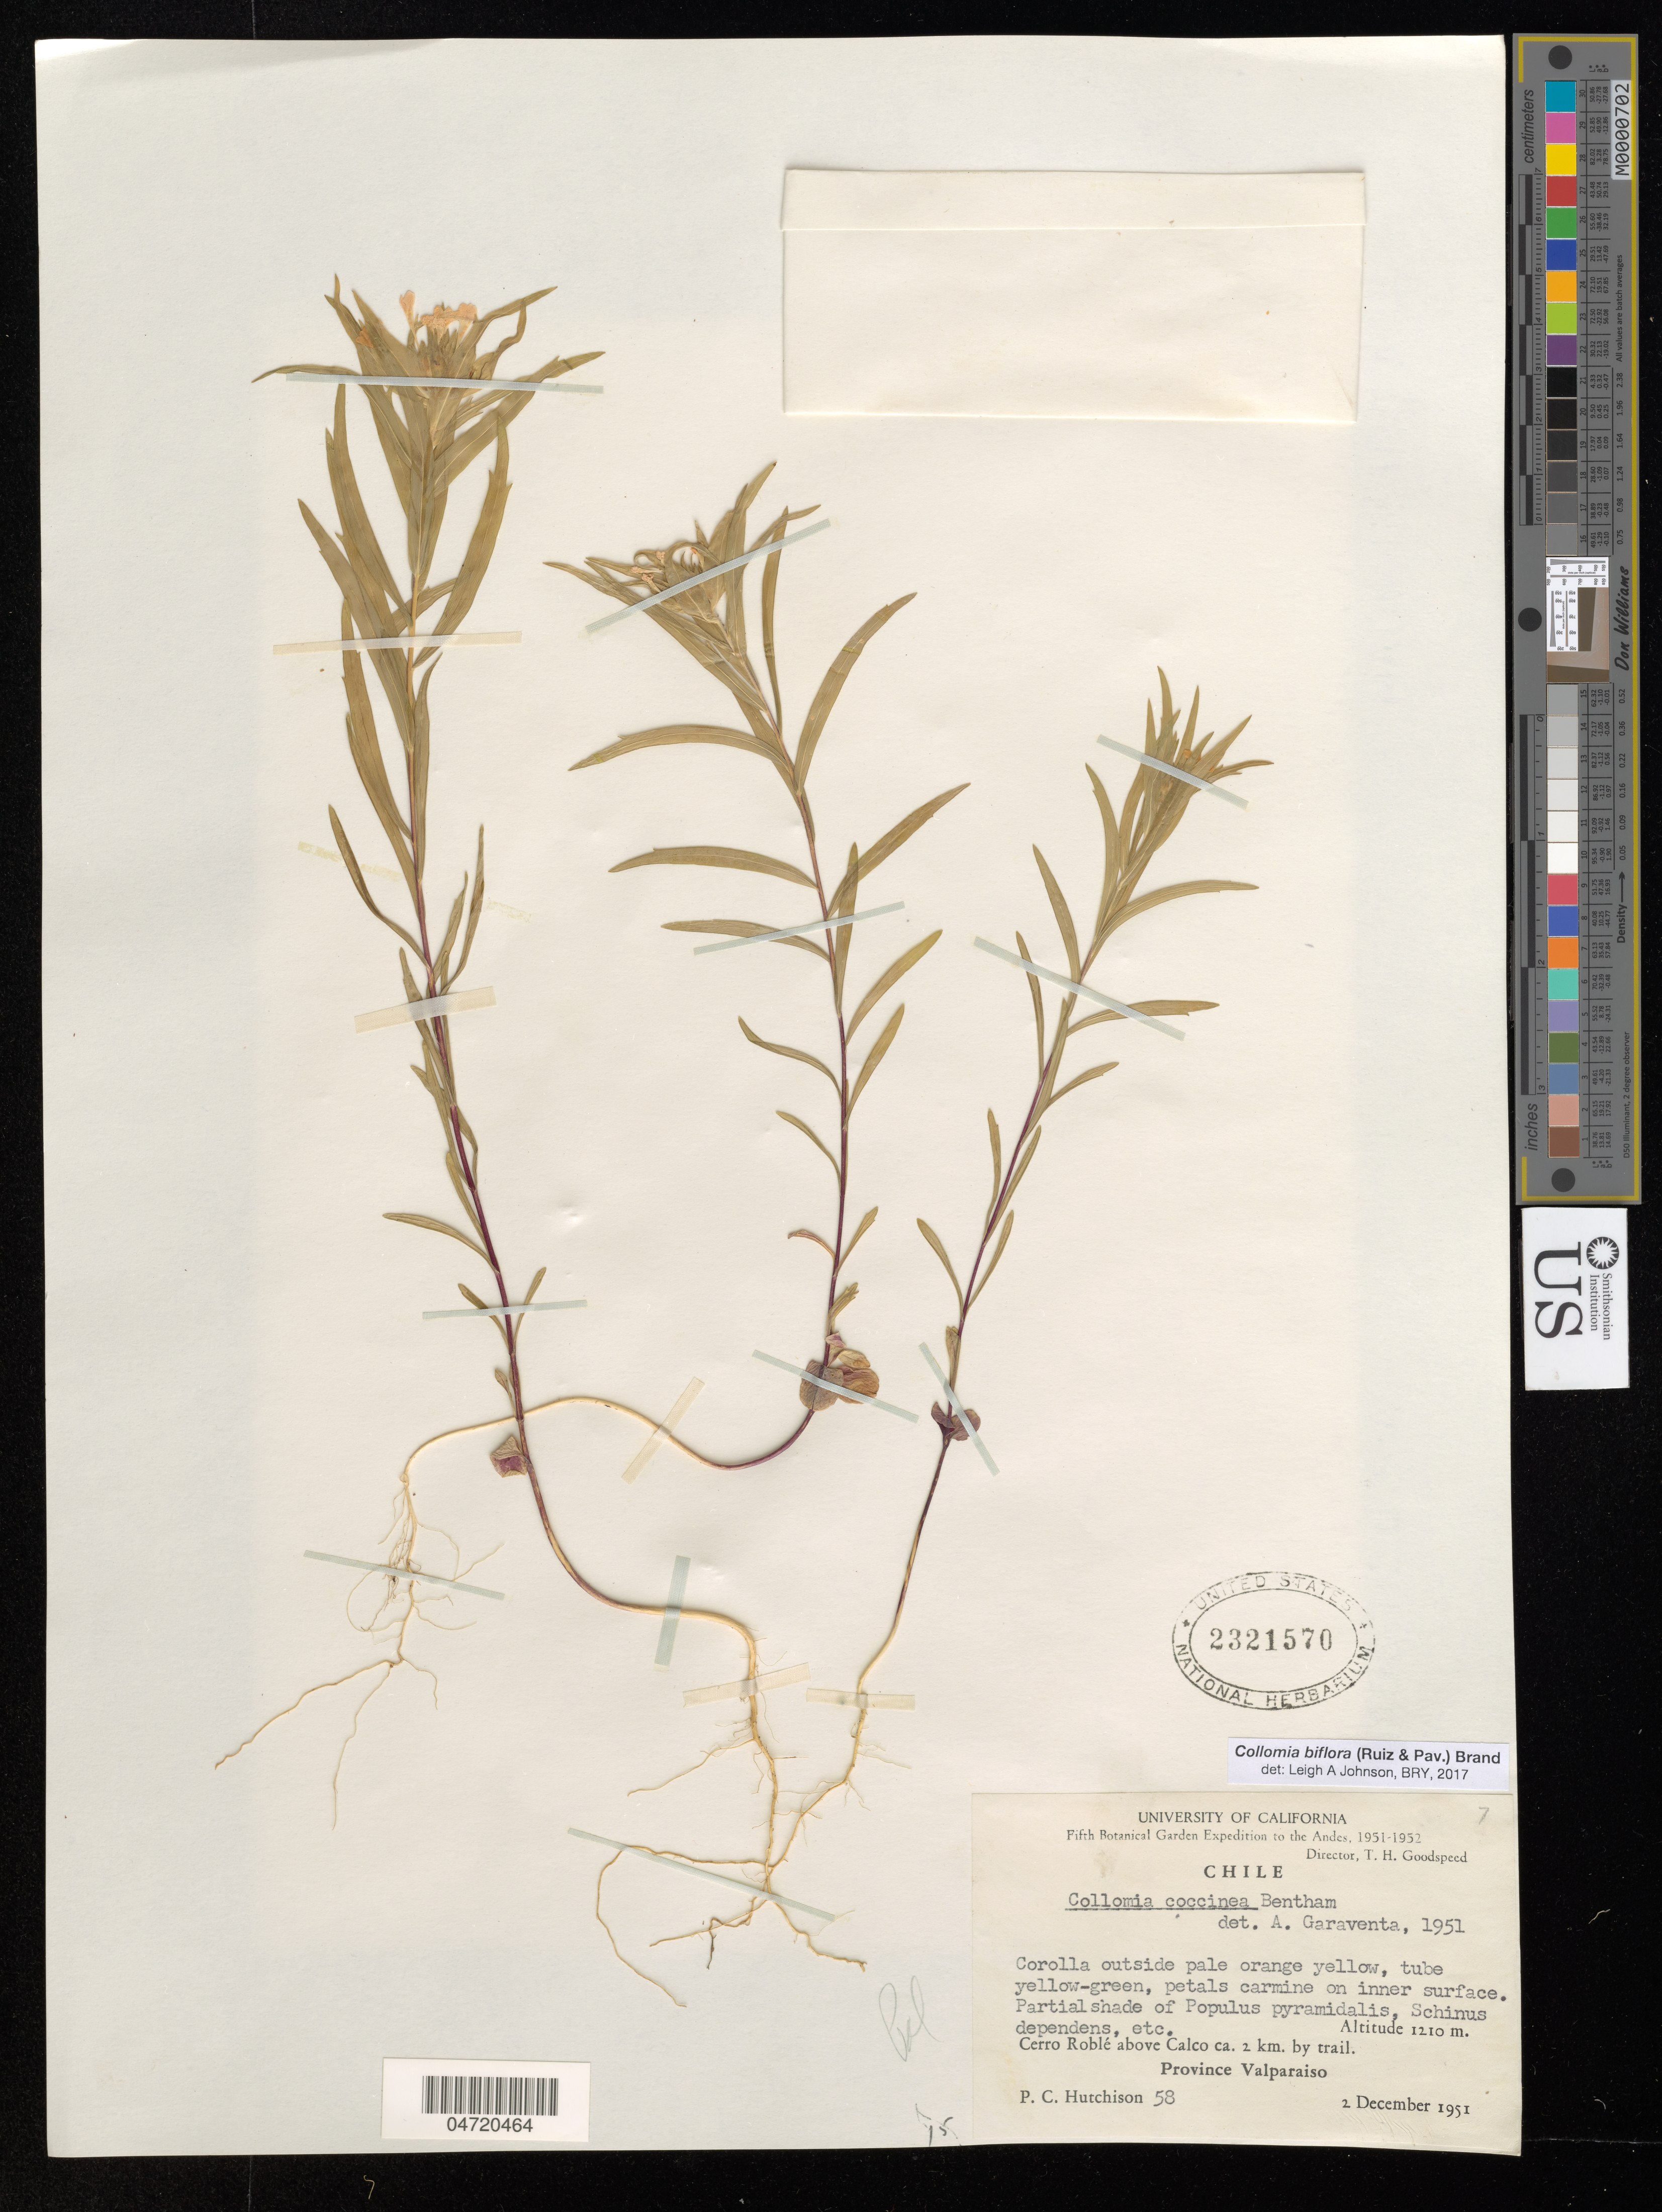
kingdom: Plantae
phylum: Tracheophyta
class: Magnoliopsida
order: Ericales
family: Polemoniaceae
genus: Collomia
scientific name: Collomia biflora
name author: (Ruiz & Pav.) Brand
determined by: Johnson, Leigh Alma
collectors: P. C. Hutchison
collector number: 58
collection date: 1951-12-02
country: Chile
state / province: Valparaiso (V)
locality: Fifth Botanical Garden Expedition to the Andes, 1951-1952. Cerro Roblé above Calco ca. 2 km. by trail.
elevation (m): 1210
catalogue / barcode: US 2321570